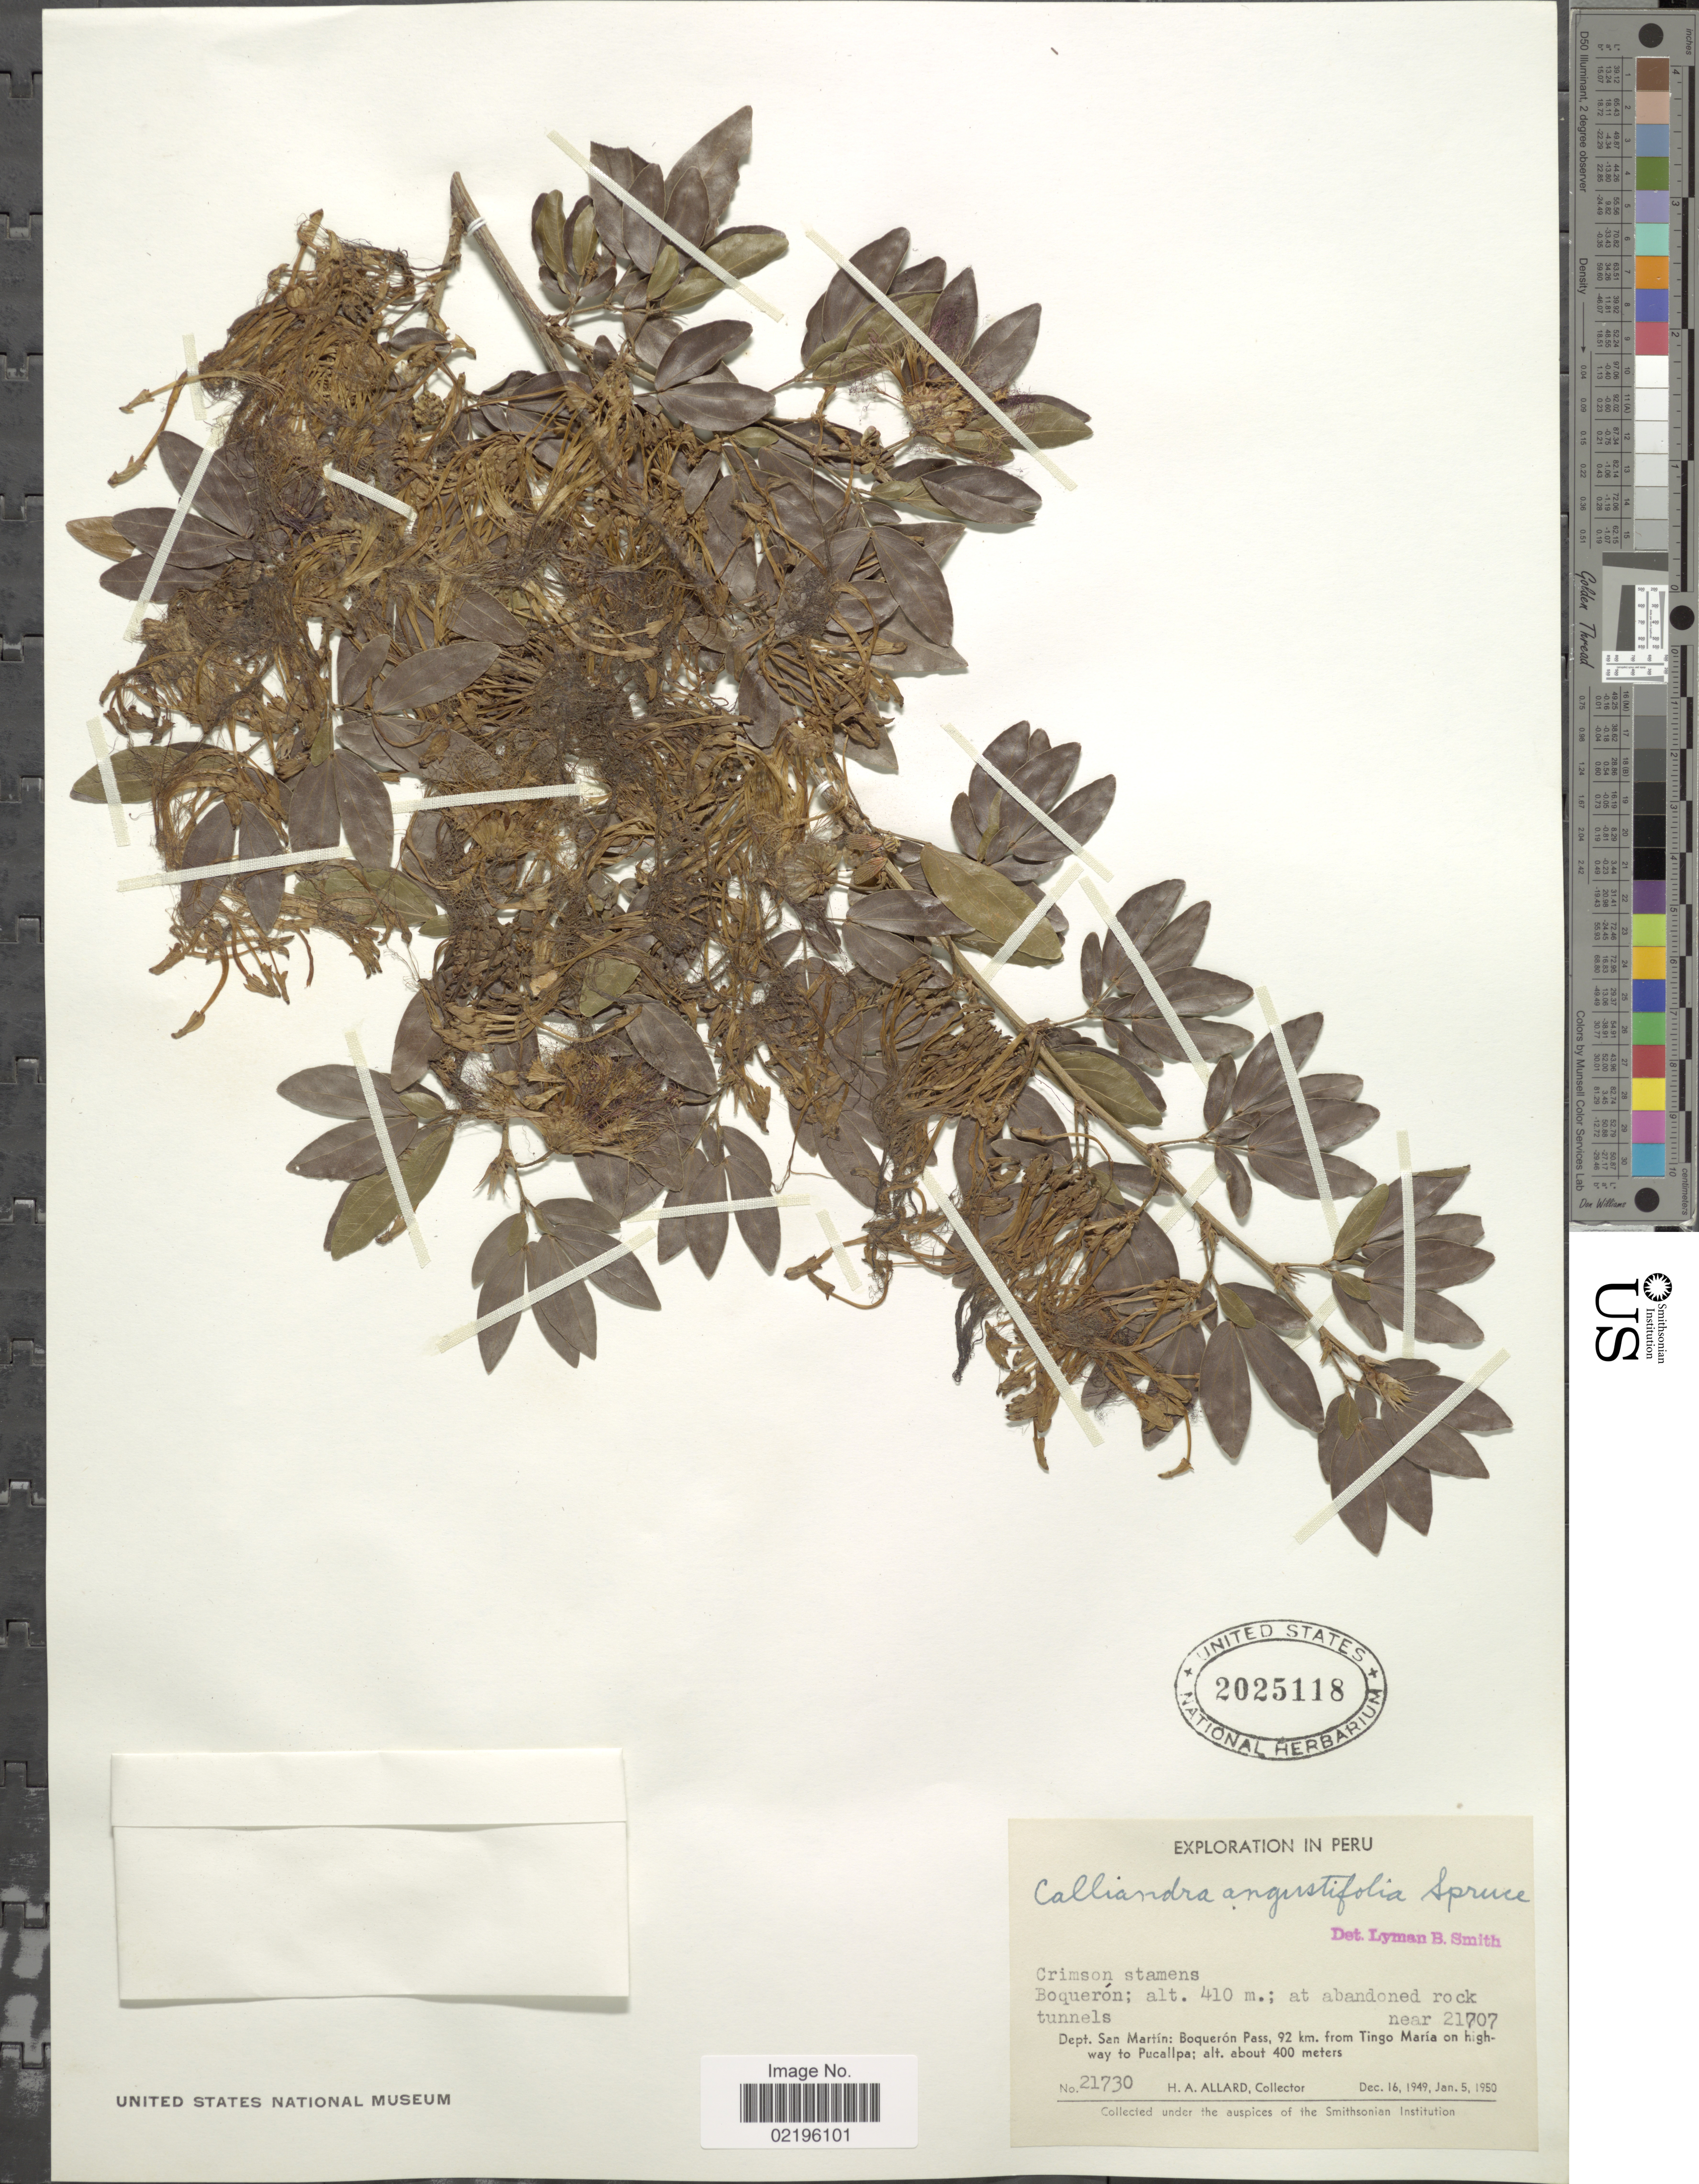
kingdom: Plantae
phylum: Tracheophyta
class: Magnoliopsida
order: Fabales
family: Fabaceae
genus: Calliandra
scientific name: Calliandra angustifolia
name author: Spruce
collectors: H. A. Allard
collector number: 21730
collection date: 1949-12-16/1950-01-05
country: Peru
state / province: San Martín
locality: Boqueron; at abandoned rock tunnels. Dept. San Martin: Bosqueron Pass, 92 km. from Tingo Maria on highway to Pucallpa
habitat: at abandoned rock tunnels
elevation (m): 400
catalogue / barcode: US 2025118